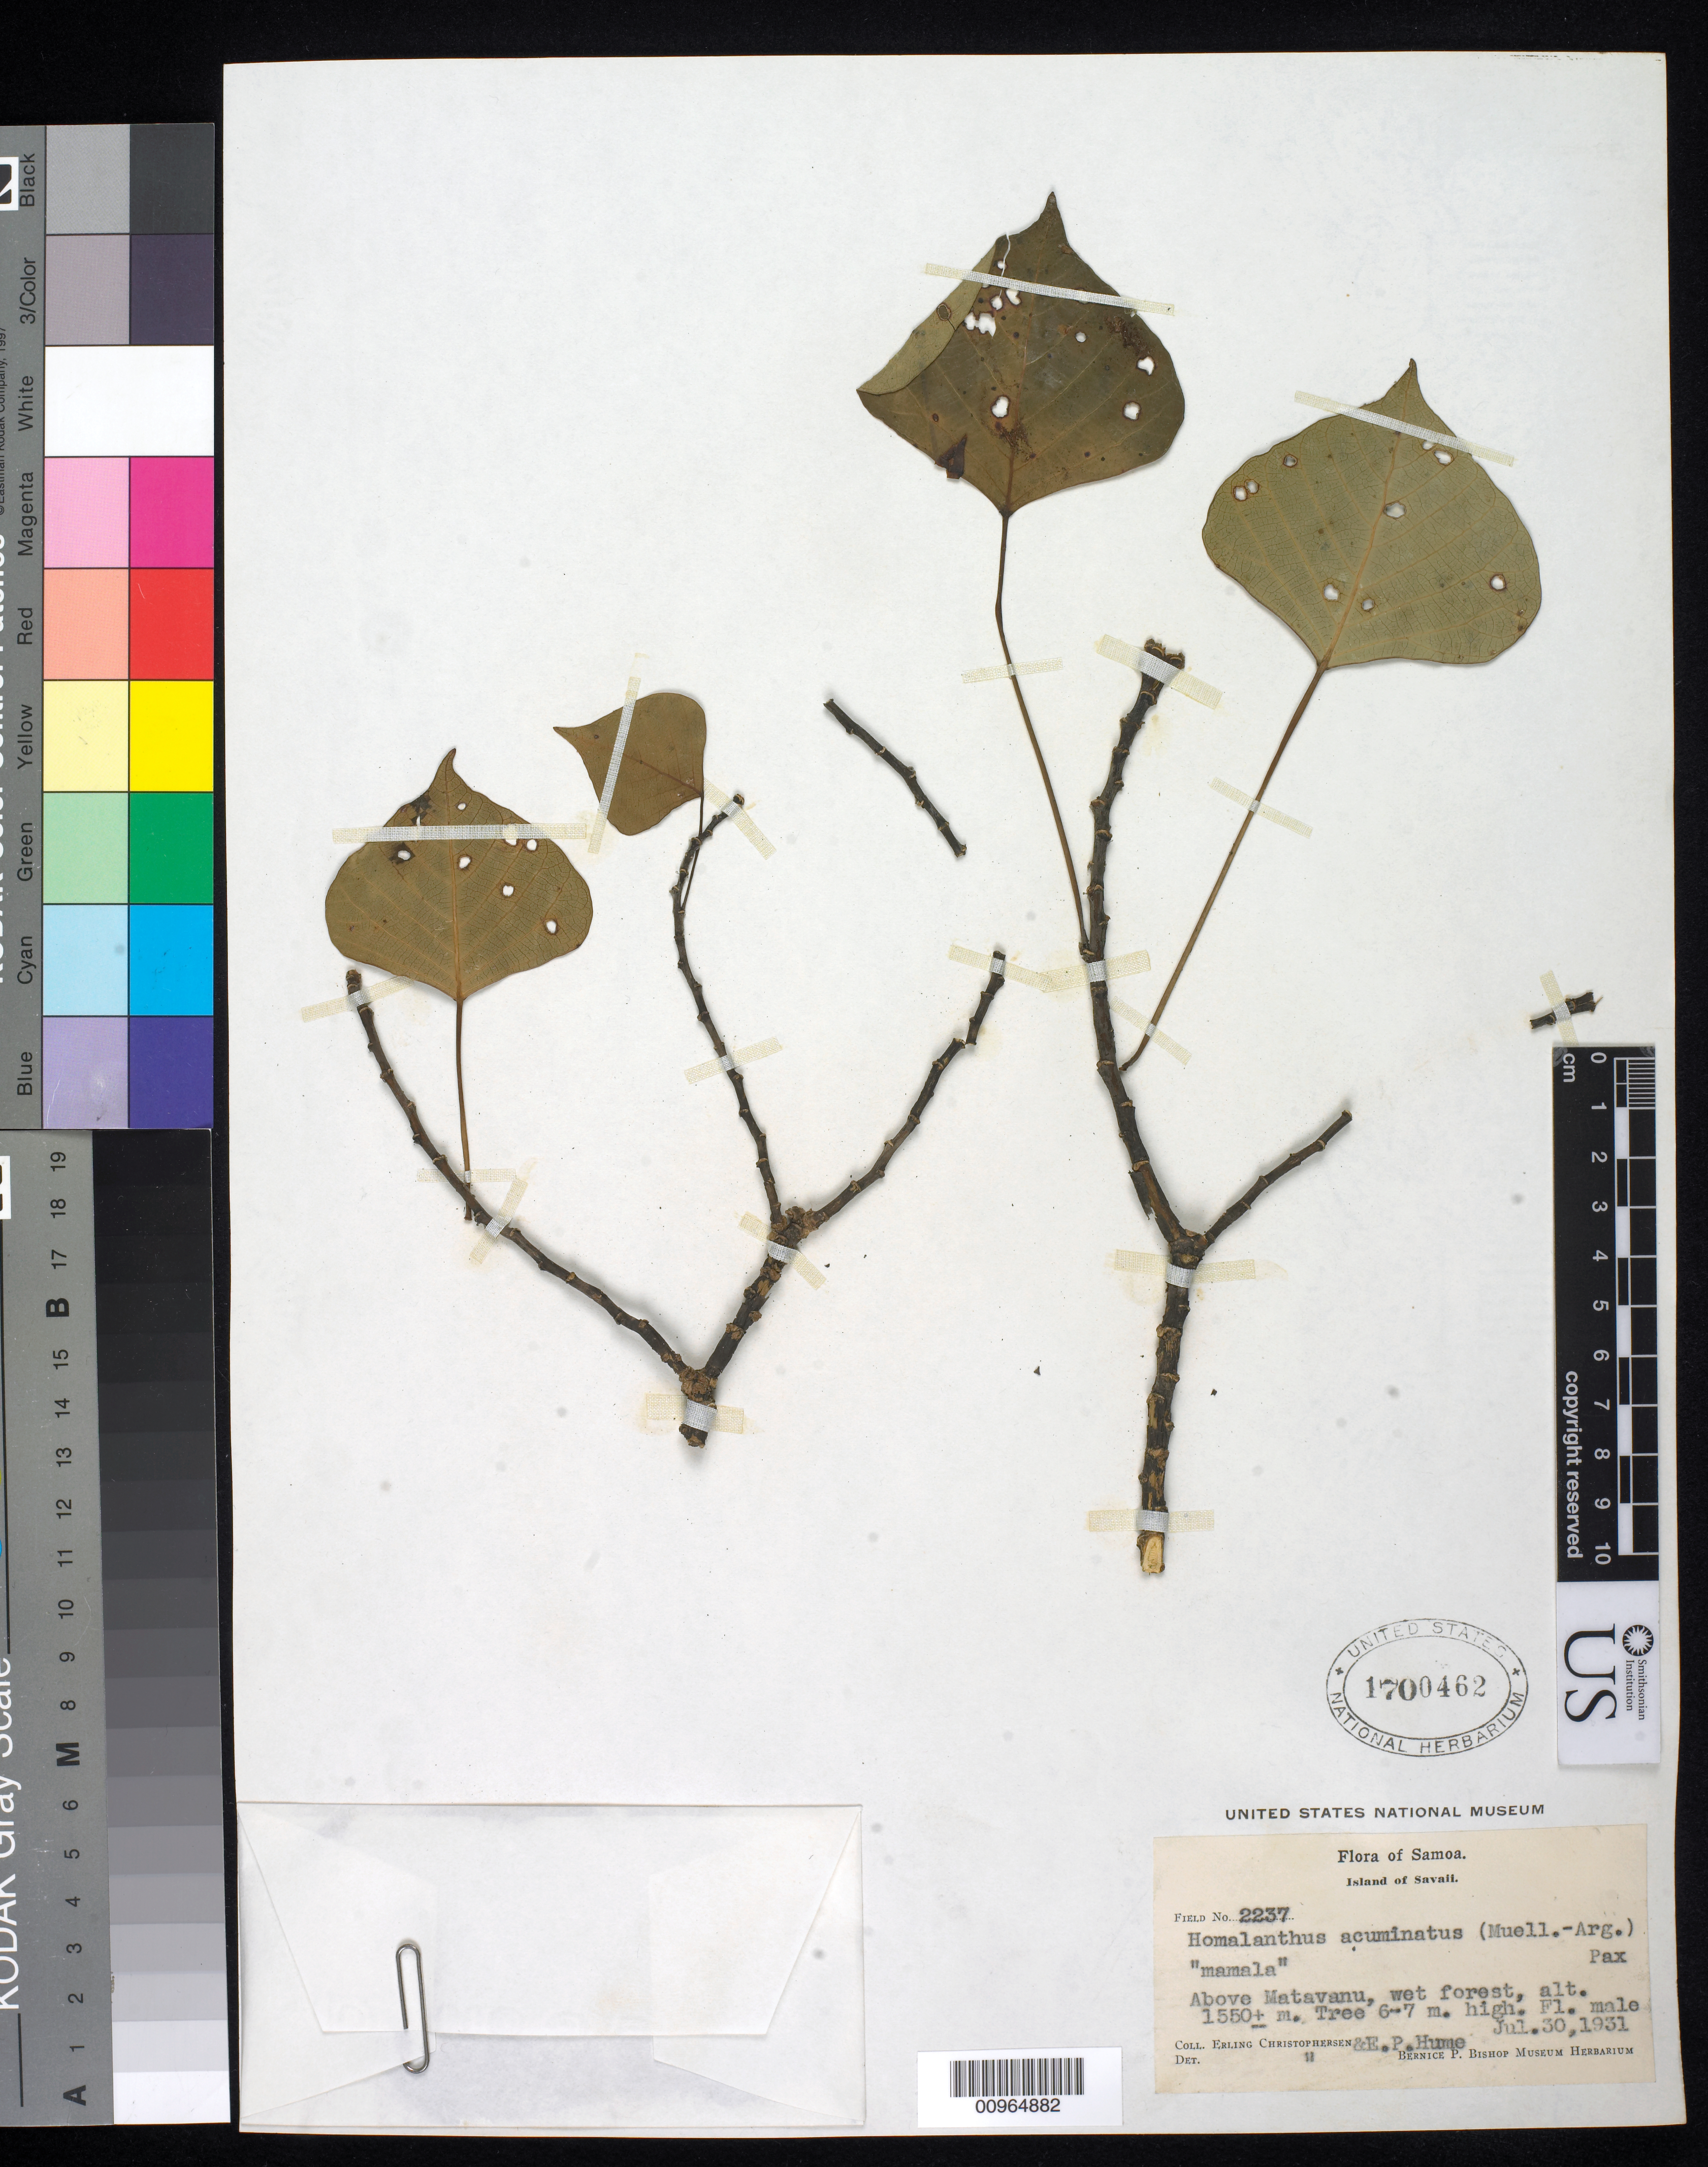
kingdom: Plantae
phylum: Tracheophyta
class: Magnoliopsida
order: Malpighiales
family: Euphorbiaceae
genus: Homalanthus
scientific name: Homalanthus acuminatus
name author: (Müll. Arg.) Pax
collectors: E. Christophersen & E. Hume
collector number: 2237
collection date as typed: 30 Jul 1931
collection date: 1931-07-30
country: Samoa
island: Savai'i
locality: Above Matavanu, wet forest.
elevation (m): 1550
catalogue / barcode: US 1700462